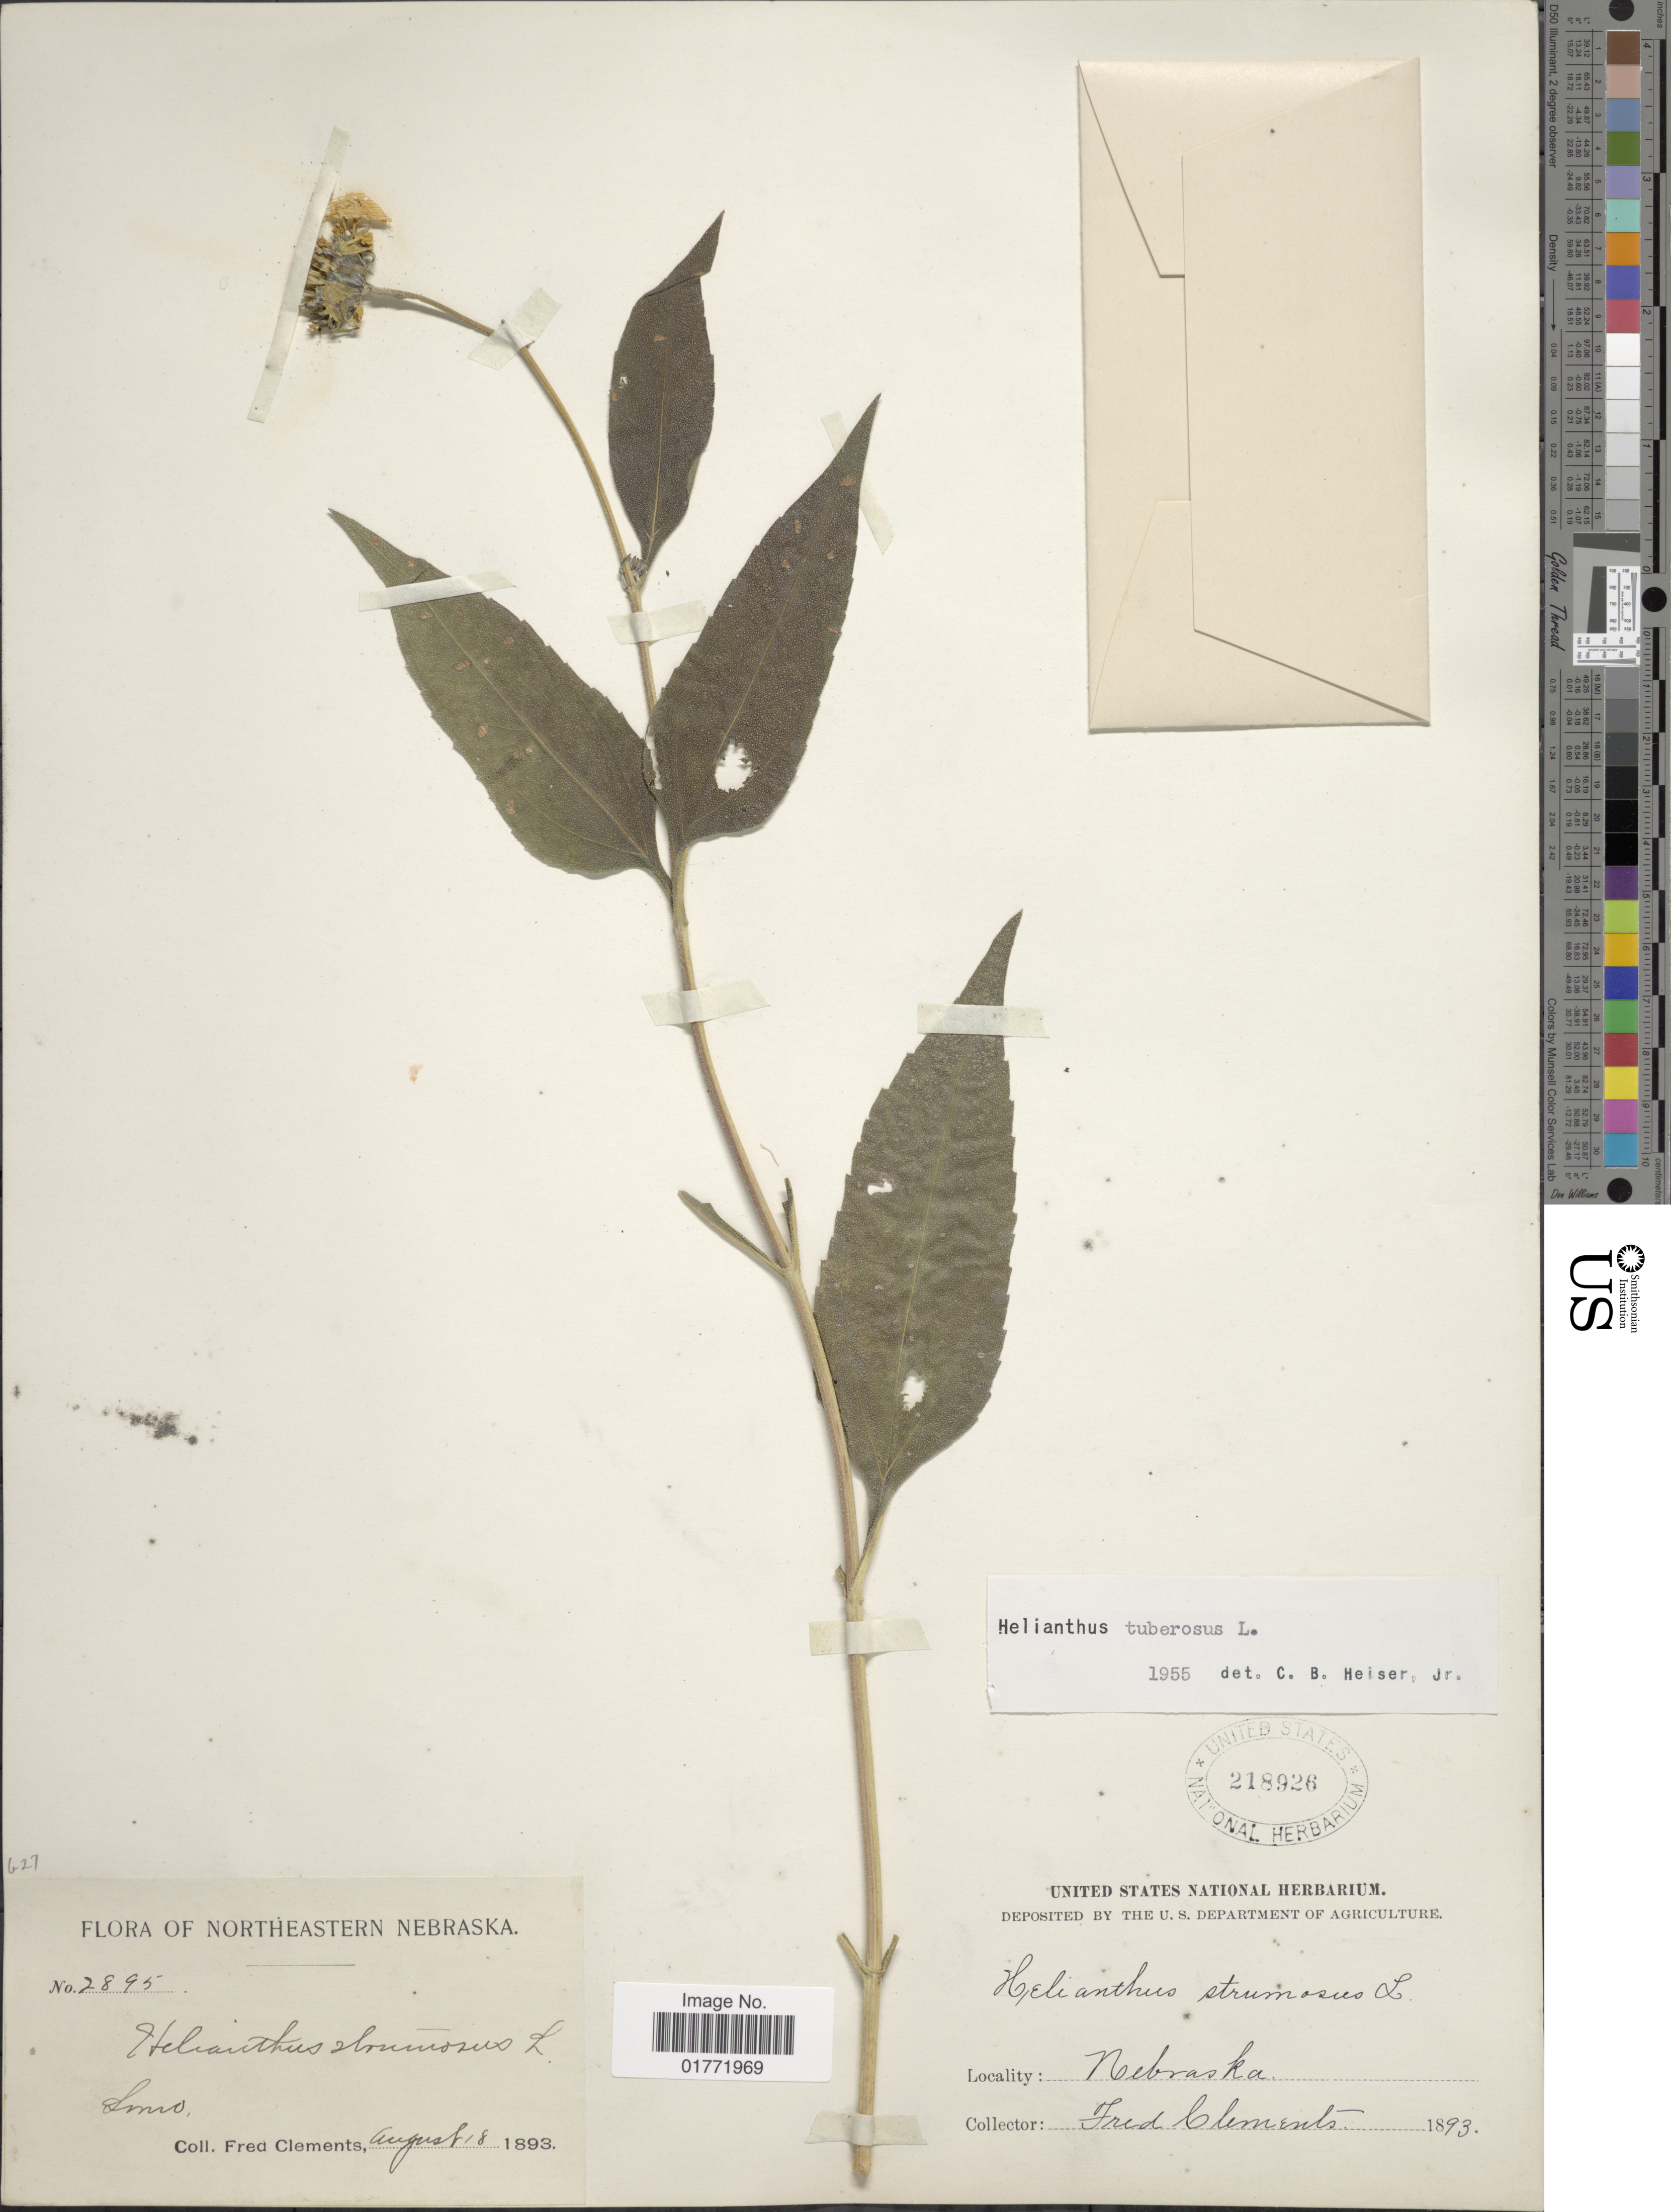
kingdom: Plantae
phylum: Tracheophyta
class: Magnoliopsida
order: Asterales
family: Asteraceae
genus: Helianthus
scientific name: Helianthus tuberosus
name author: L.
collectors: F. Clements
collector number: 2895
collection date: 1893-08-18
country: United States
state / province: Nebraska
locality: Nebraska. Northeastern Nebraska.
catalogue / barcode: US 218926